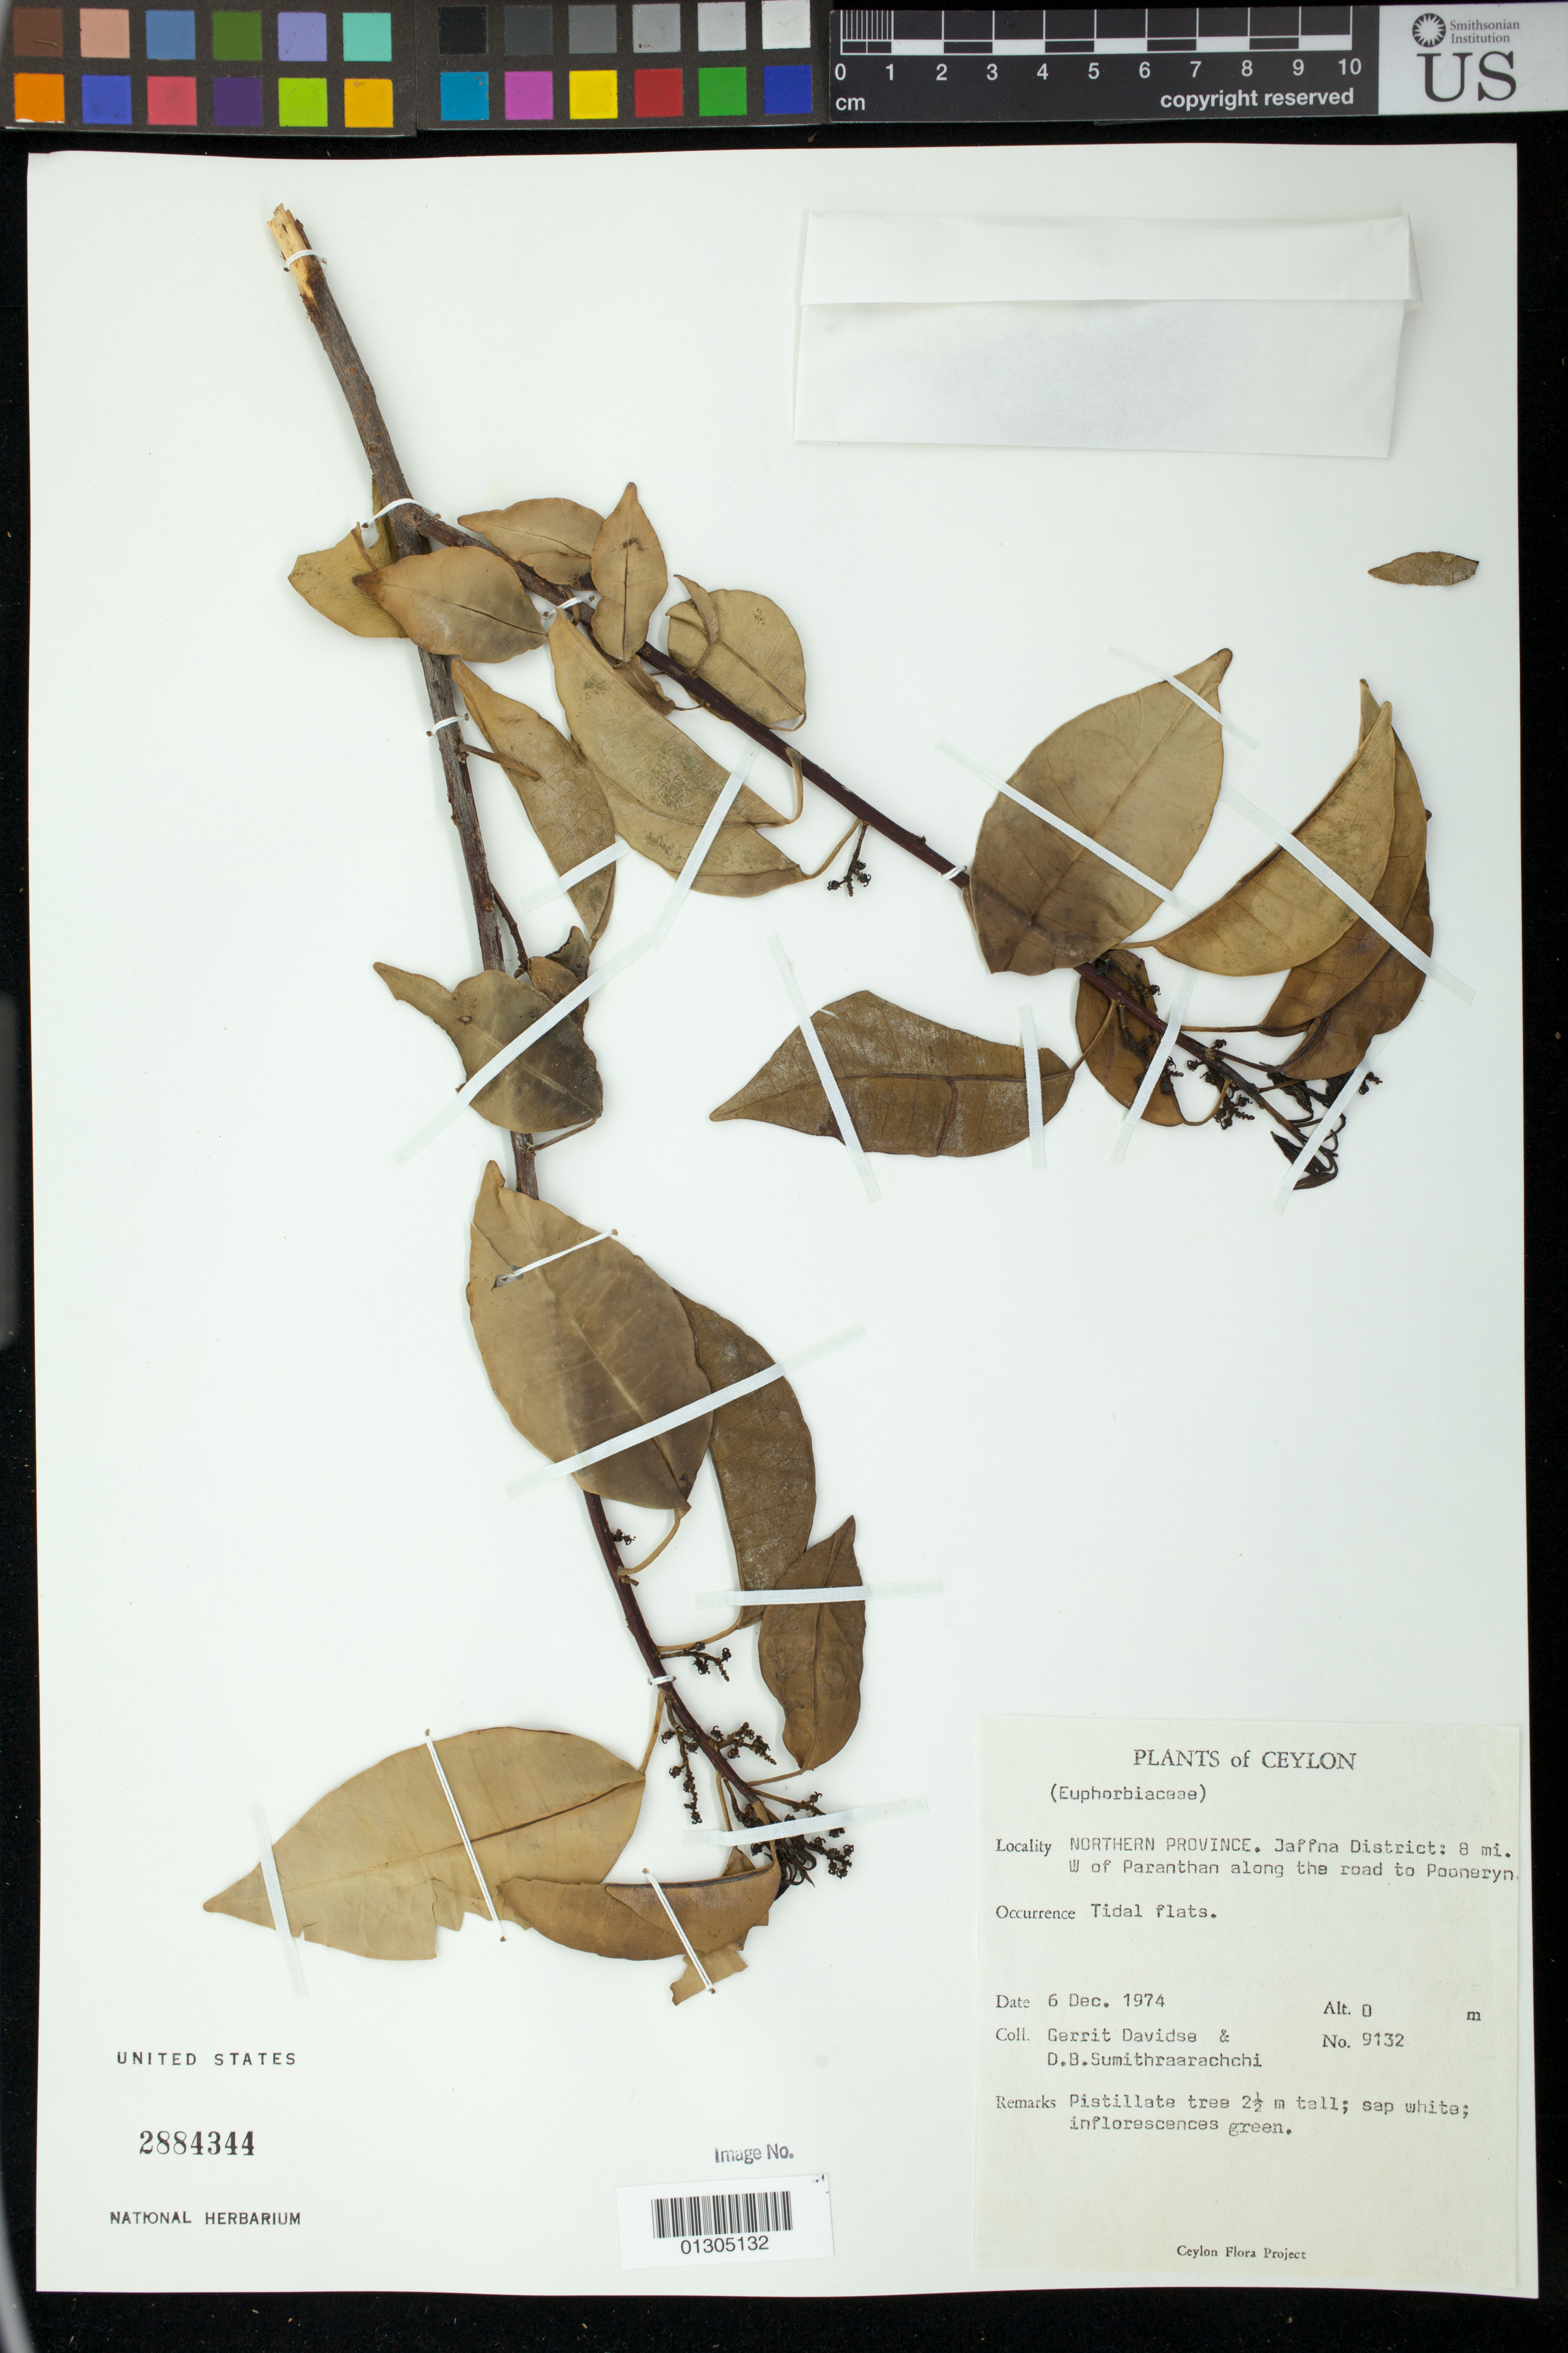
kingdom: Plantae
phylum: Tracheophyta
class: Magnoliopsida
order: Malpighiales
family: Euphorbiaceae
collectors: G. Davidse & D. B. Sumithraarachchi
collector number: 9132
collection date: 1974-12-06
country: Sri Lanka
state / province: Northern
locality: Northern Province. Jaffna District: 8 mi. W of Paranthan along the road to Pooneryn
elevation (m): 0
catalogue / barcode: US 2884344